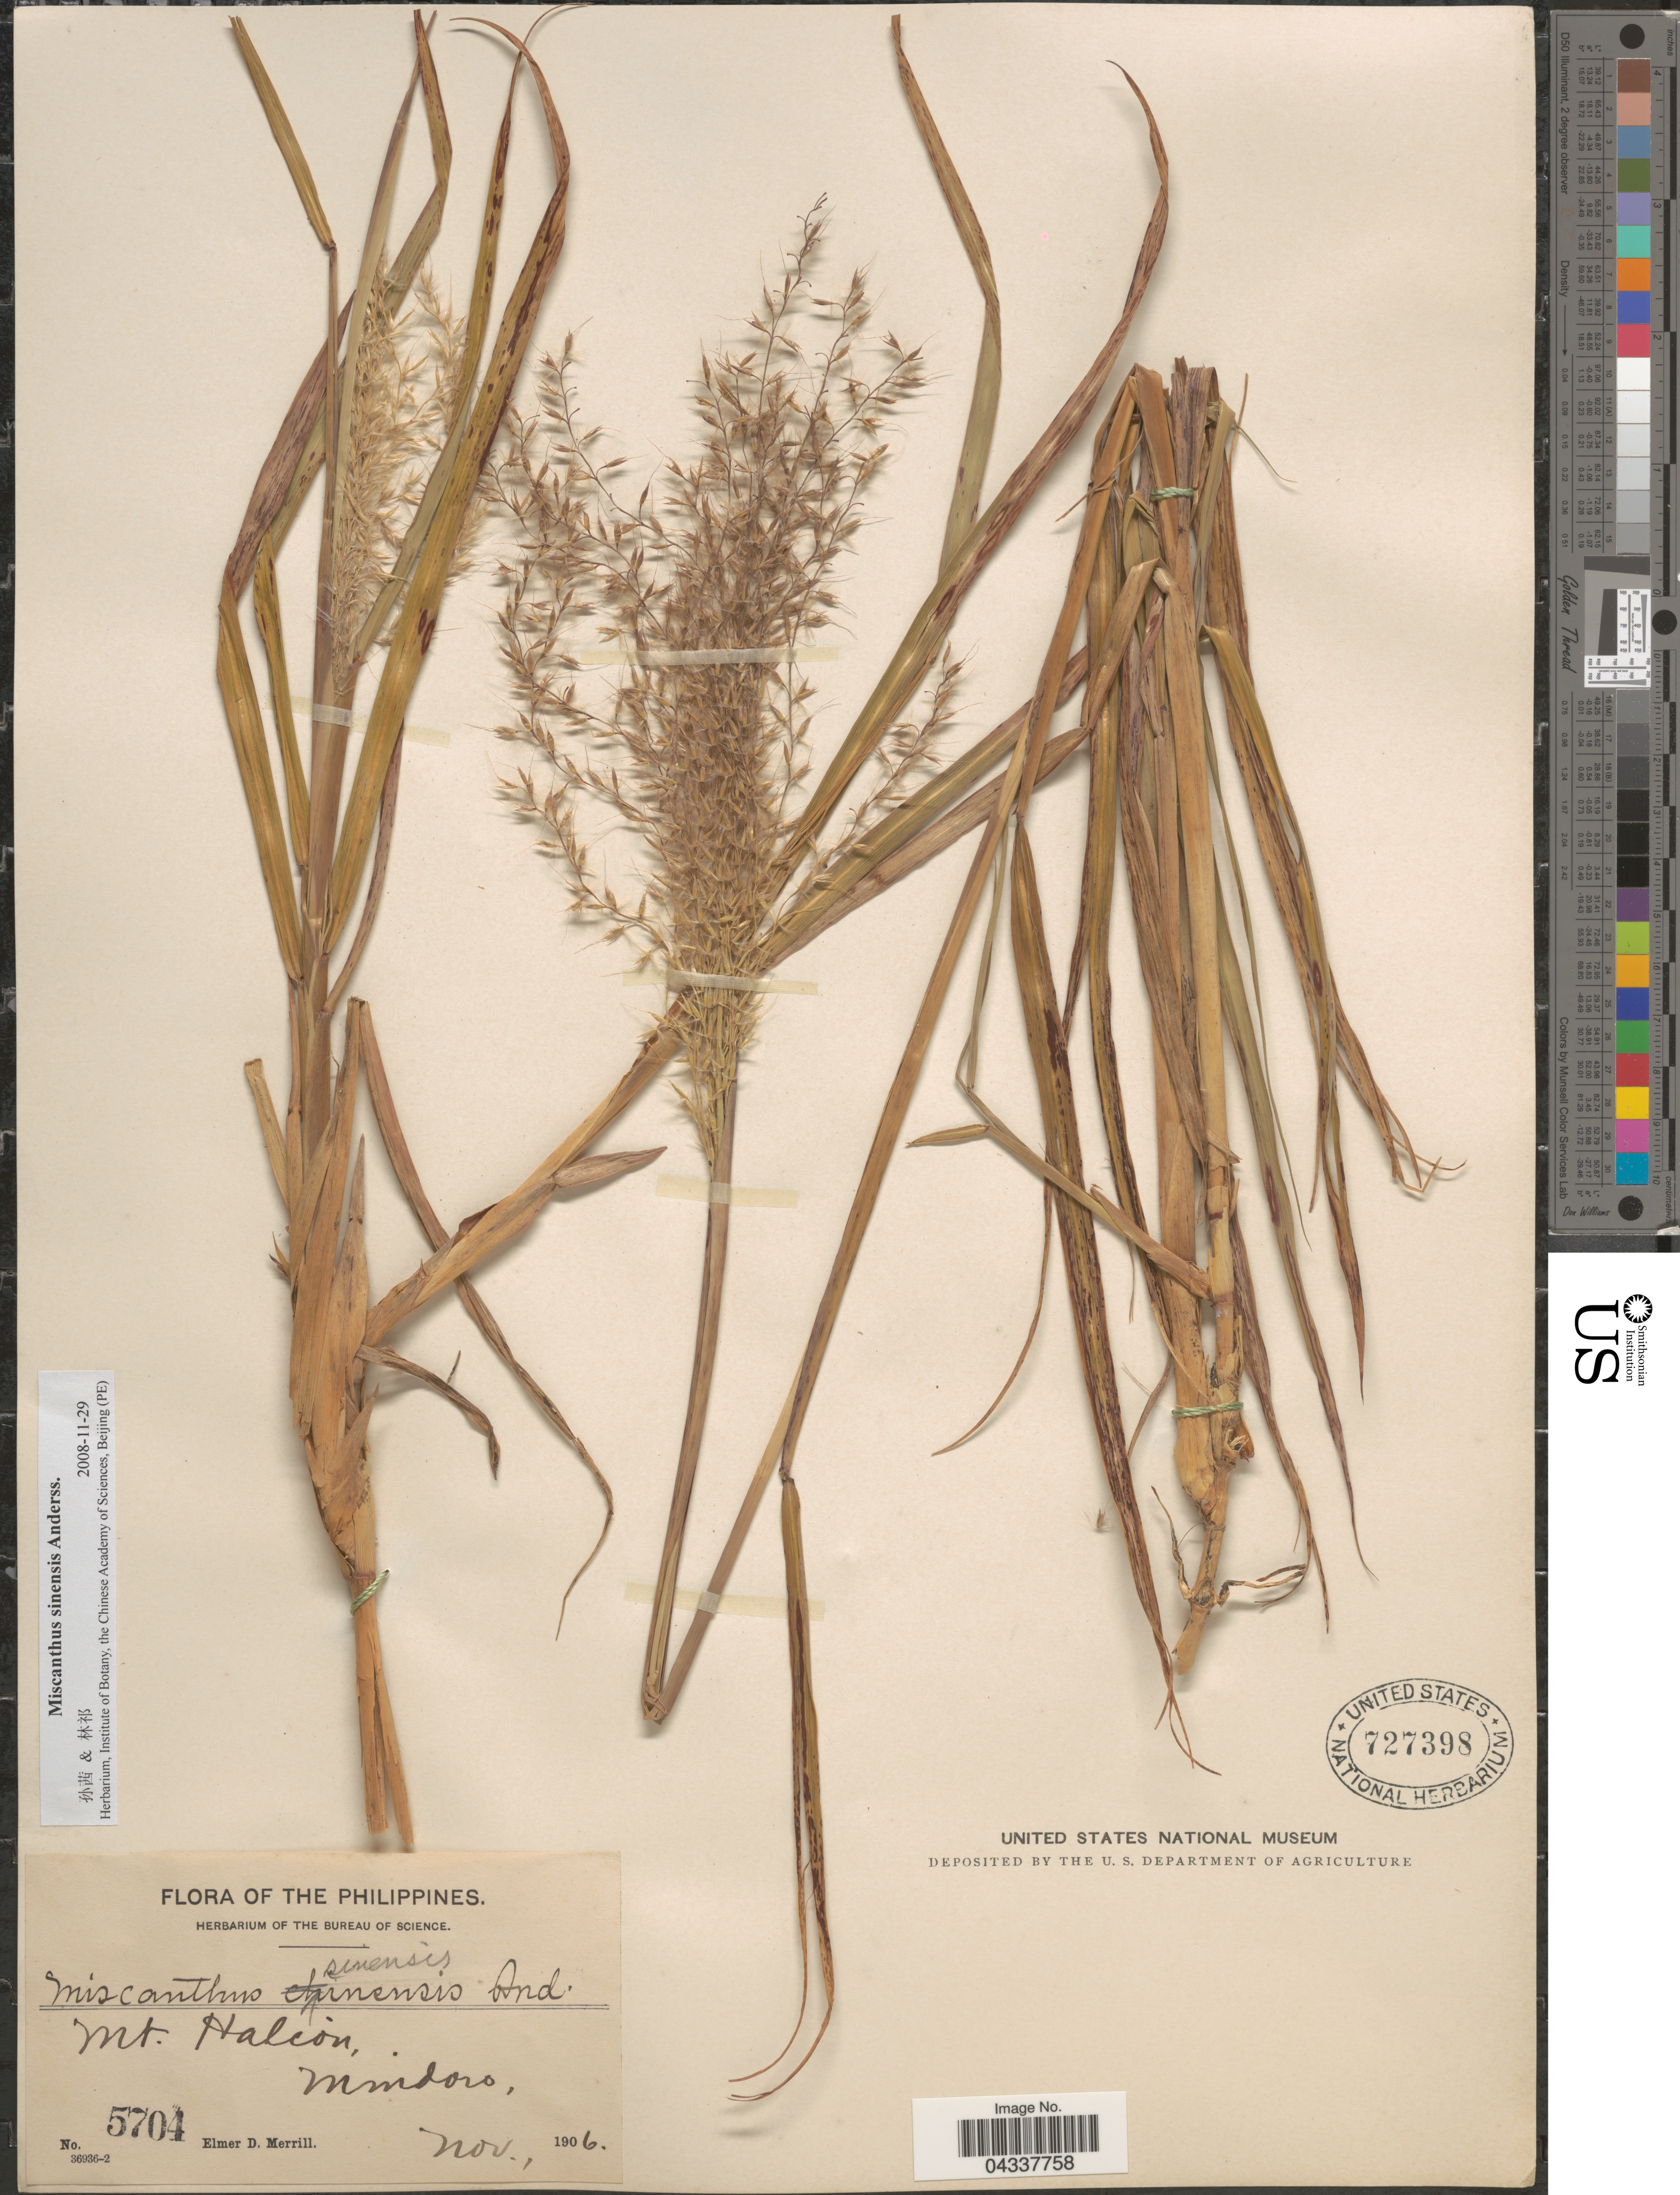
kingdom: Plantae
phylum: Tracheophyta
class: Liliopsida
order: Poales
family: Poaceae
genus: Miscanthus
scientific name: Miscanthus sinensis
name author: Andersson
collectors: E. D. Merrill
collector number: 5704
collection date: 1906-11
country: Philippines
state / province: Mimaropa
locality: Mt. Halcon, Mindoro.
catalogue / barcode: US 727398